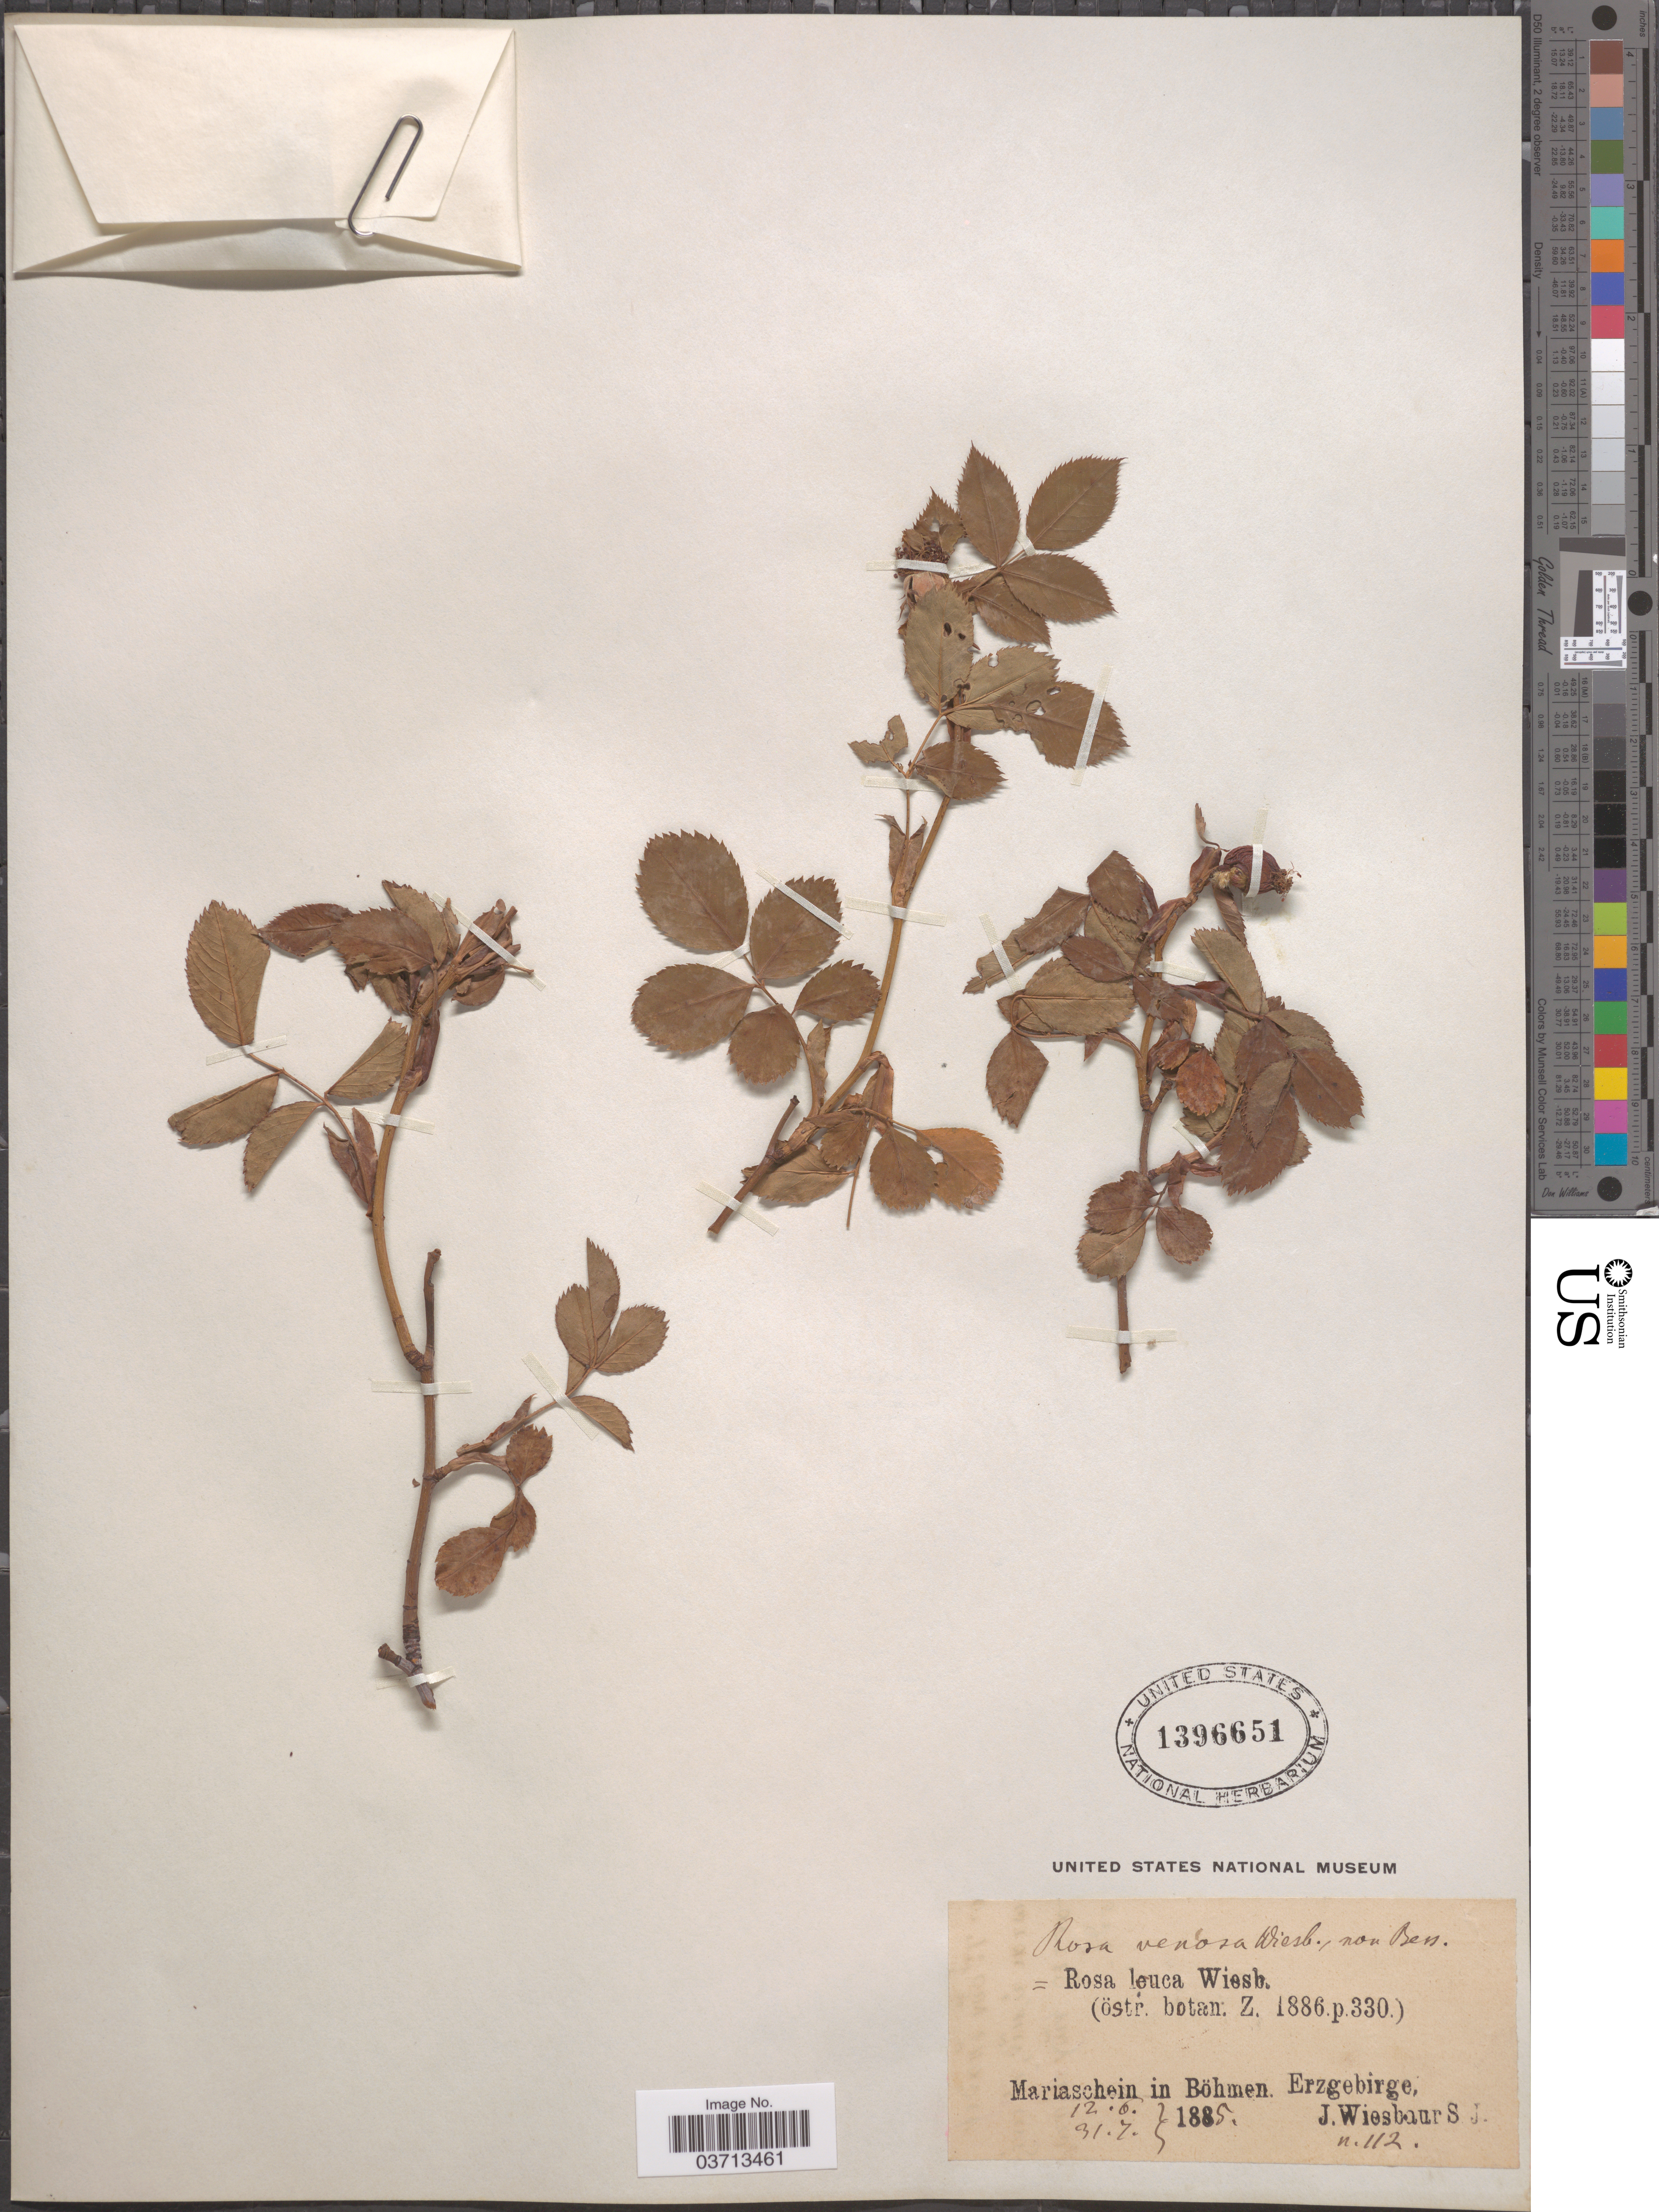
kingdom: Plantae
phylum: Tracheophyta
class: Magnoliopsida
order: Rosales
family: Rosaceae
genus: Rosa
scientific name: Rosa leuca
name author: Wiesb.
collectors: J. Wiesbaur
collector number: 112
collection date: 1885-06-12/1885-07-31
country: Czechia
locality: Mariaschein in Böhmen. Erzgebirge.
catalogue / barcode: US 1396651